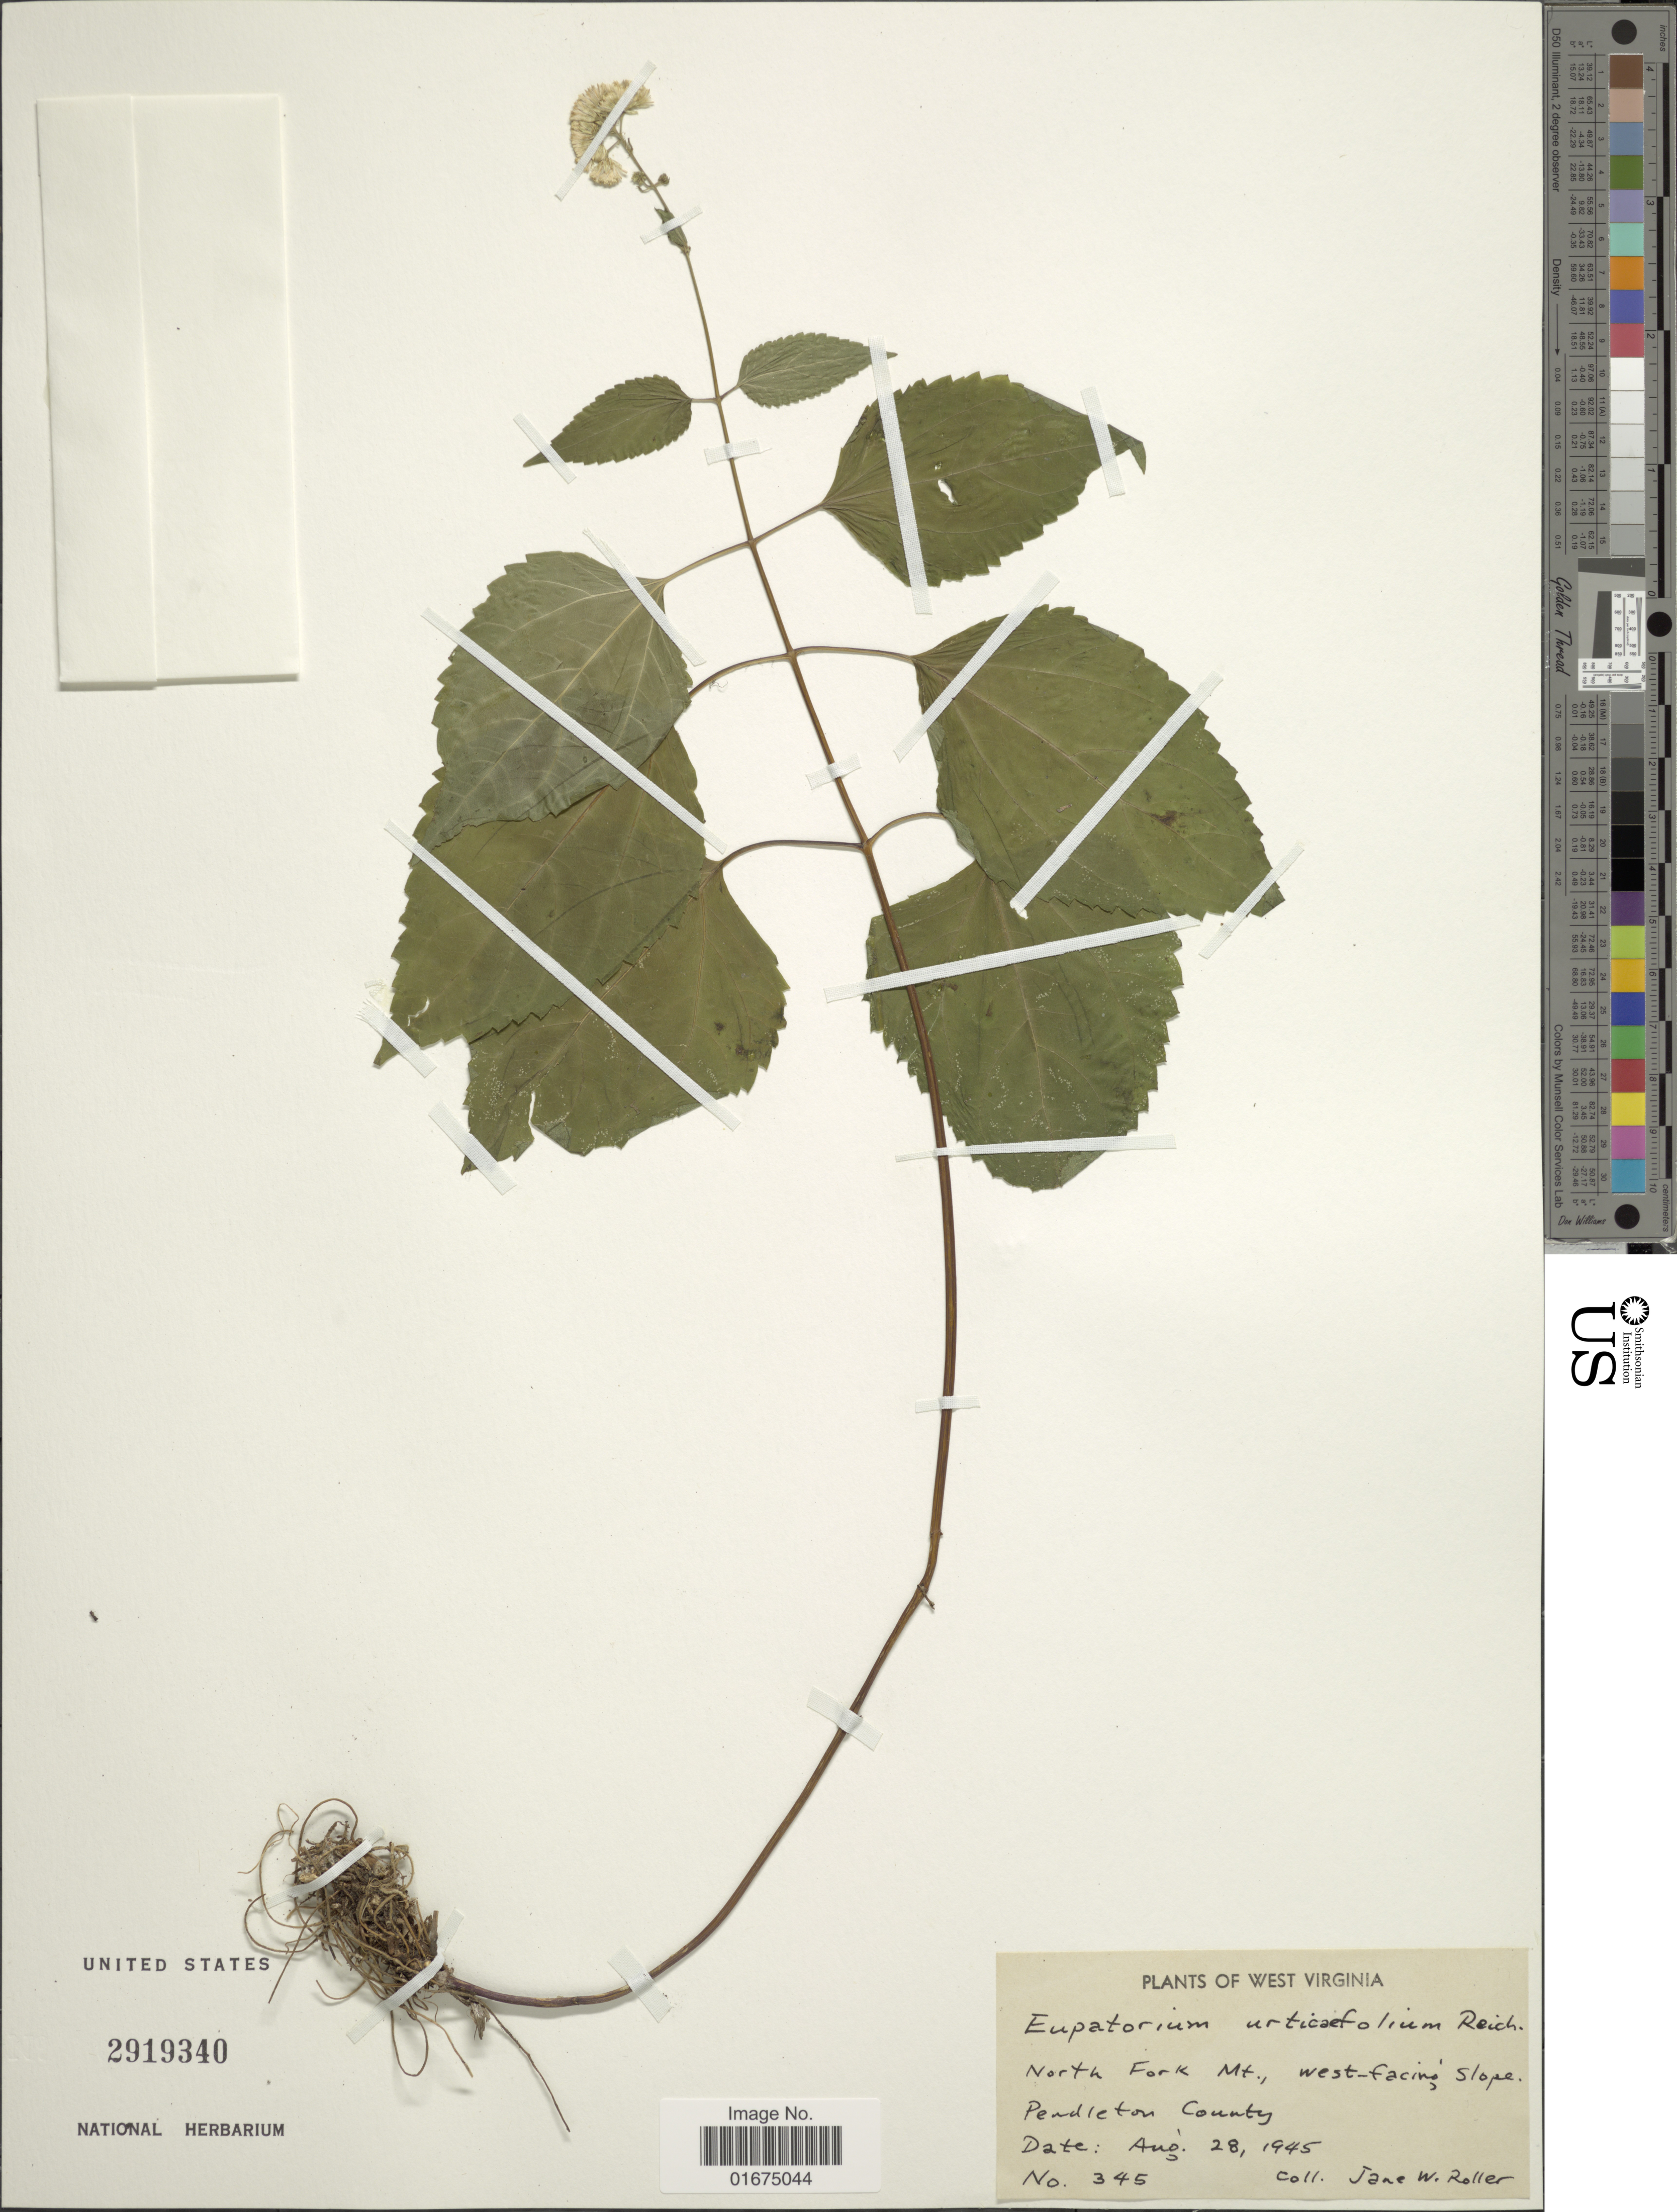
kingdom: Plantae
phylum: Tracheophyta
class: Magnoliopsida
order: Asterales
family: Asteraceae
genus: Ageratina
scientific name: Ageratina altissima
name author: (L.) R.M. King & H. Rob.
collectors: J. W. Roller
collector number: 345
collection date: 1945-08-28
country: United States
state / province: West Virginia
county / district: Pendleton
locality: North Fork Mt., west facino slope Pendleton County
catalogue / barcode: US 2919340